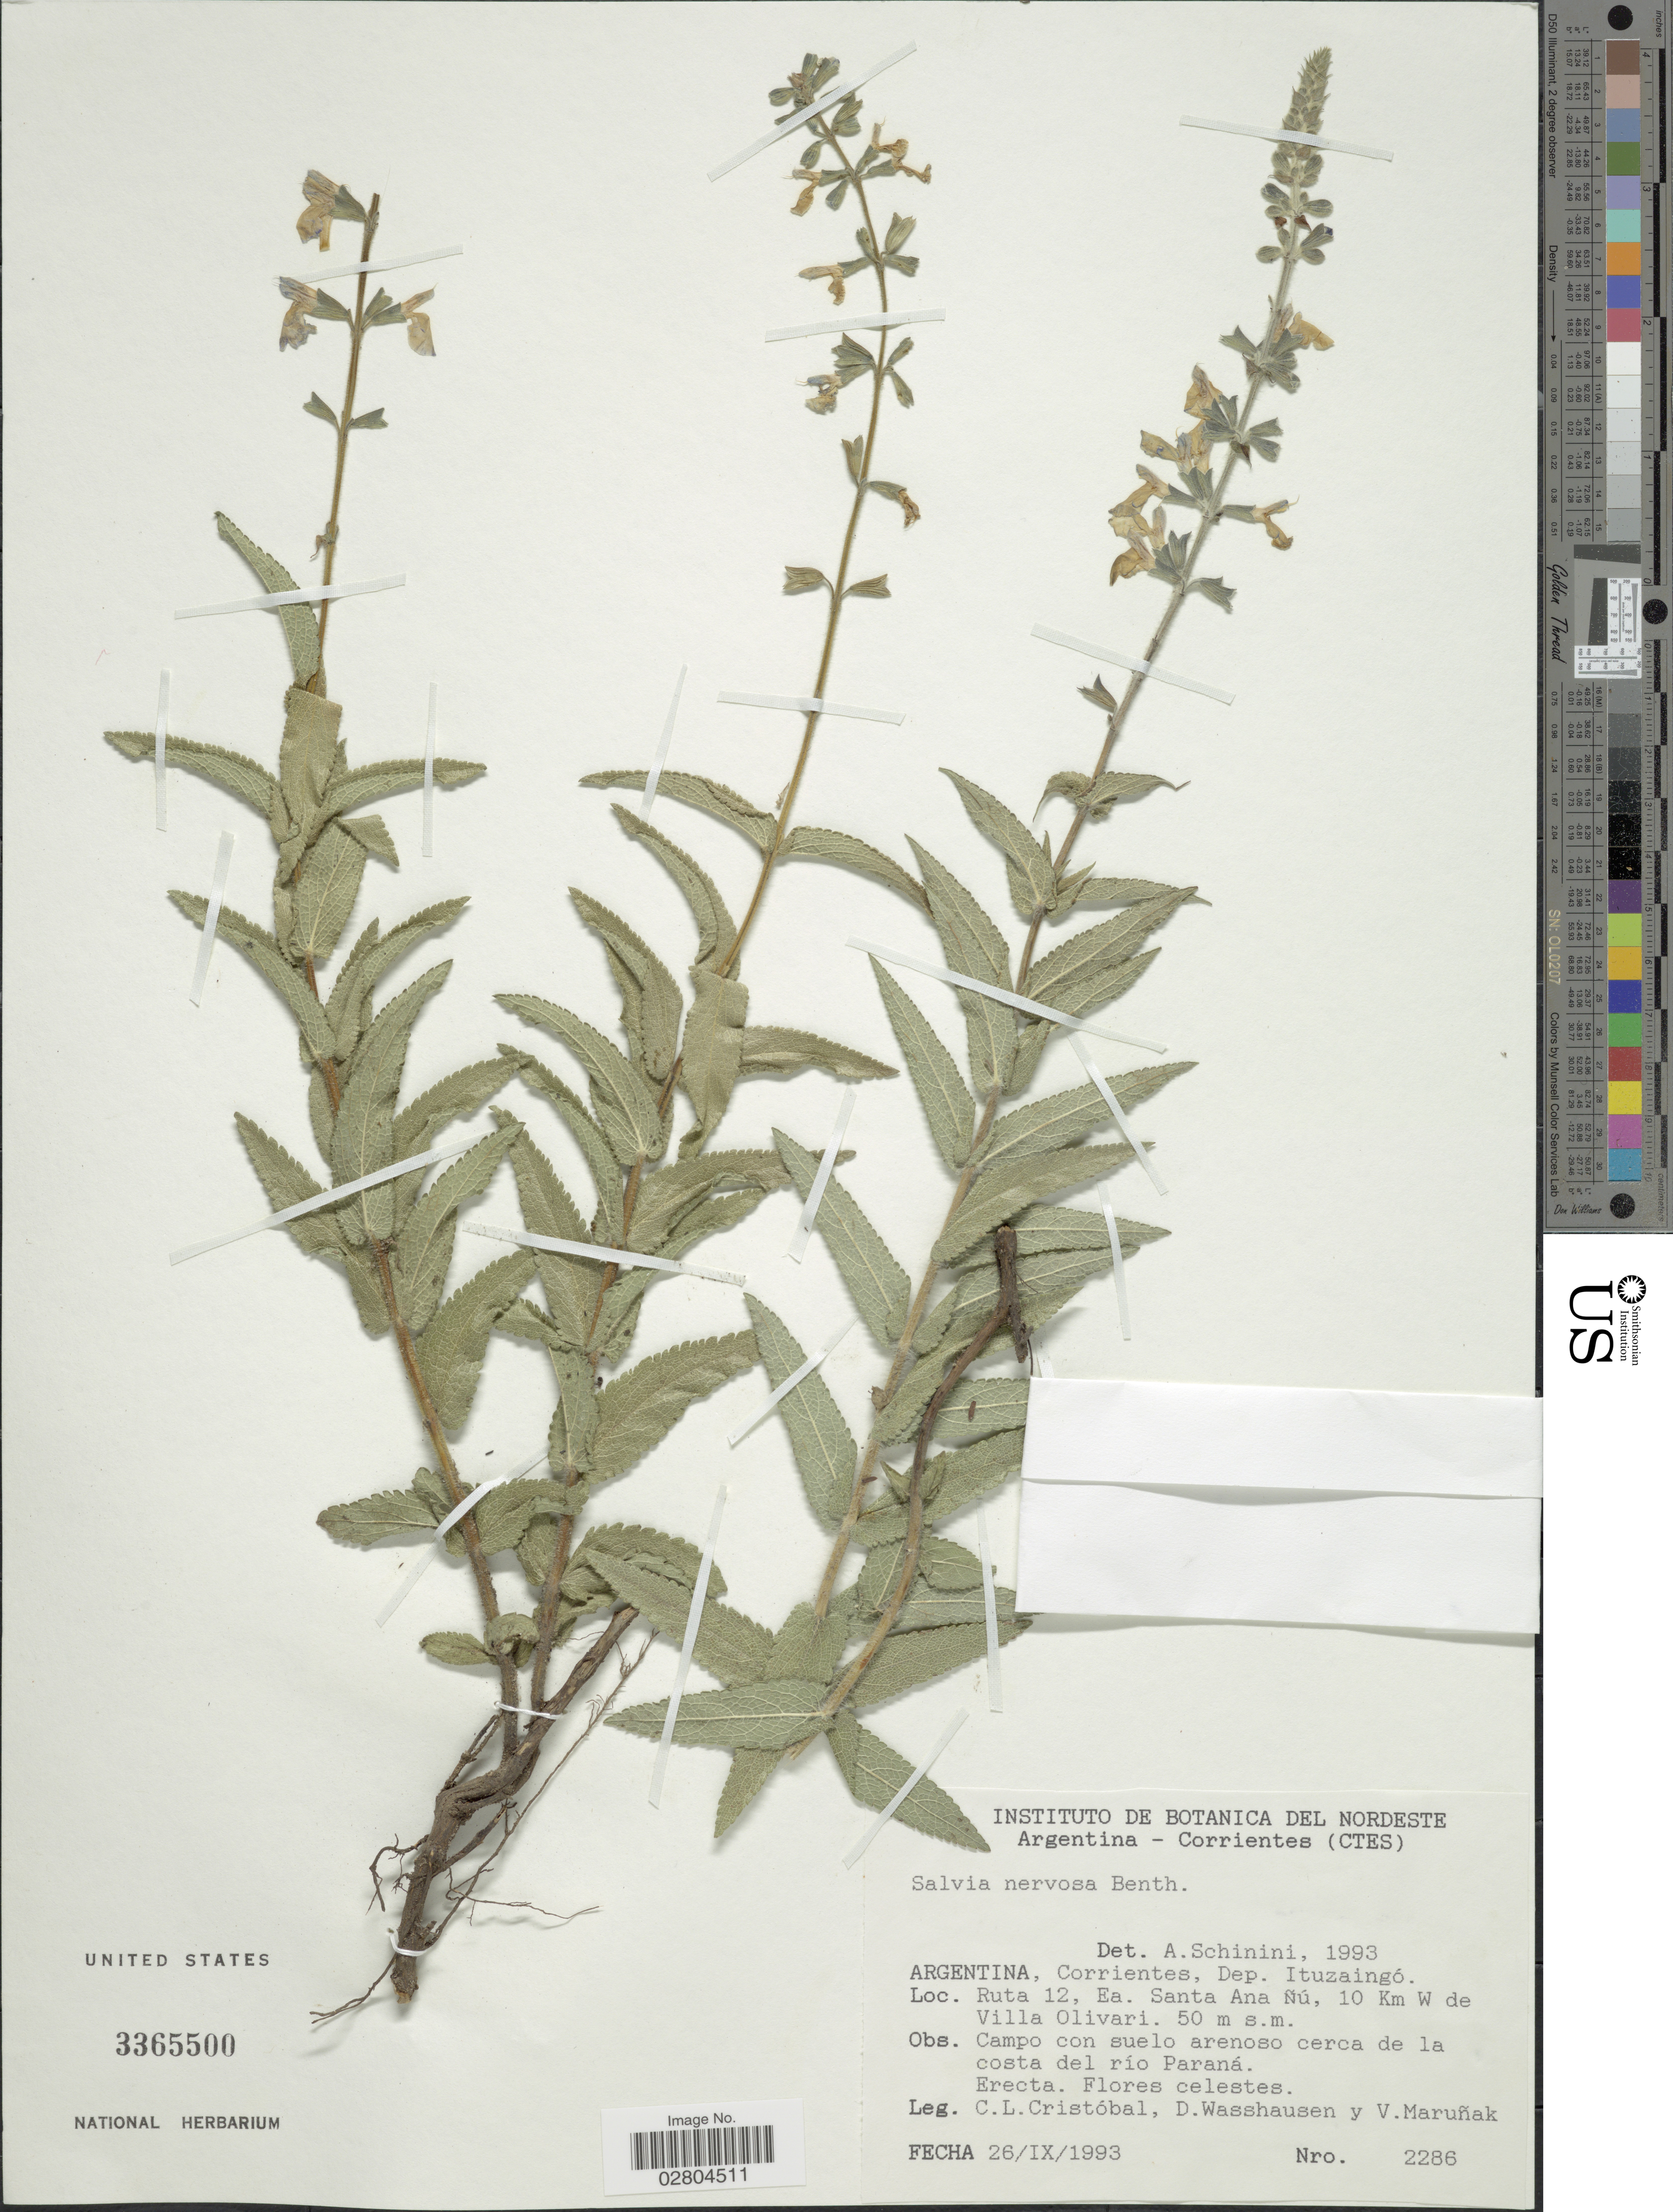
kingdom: Plantae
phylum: Tracheophyta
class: Magnoliopsida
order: Lamiales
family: Lamiaceae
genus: Salvia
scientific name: Salvia nervosa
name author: Benth.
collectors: C. L. Cristóbal, D. C. Wasshausen & V. Maruñak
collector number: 2286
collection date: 1993-09-26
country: Argentina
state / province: Corrientes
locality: Corrientes, Dep. Ituzaingó. Ruta 12, Ea. Santa Ana Ñú, 10 Km W de Villa Olivari. Campo con suelo arenoso cerca de la costa del río Paraná.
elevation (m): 50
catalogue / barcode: US 3365500